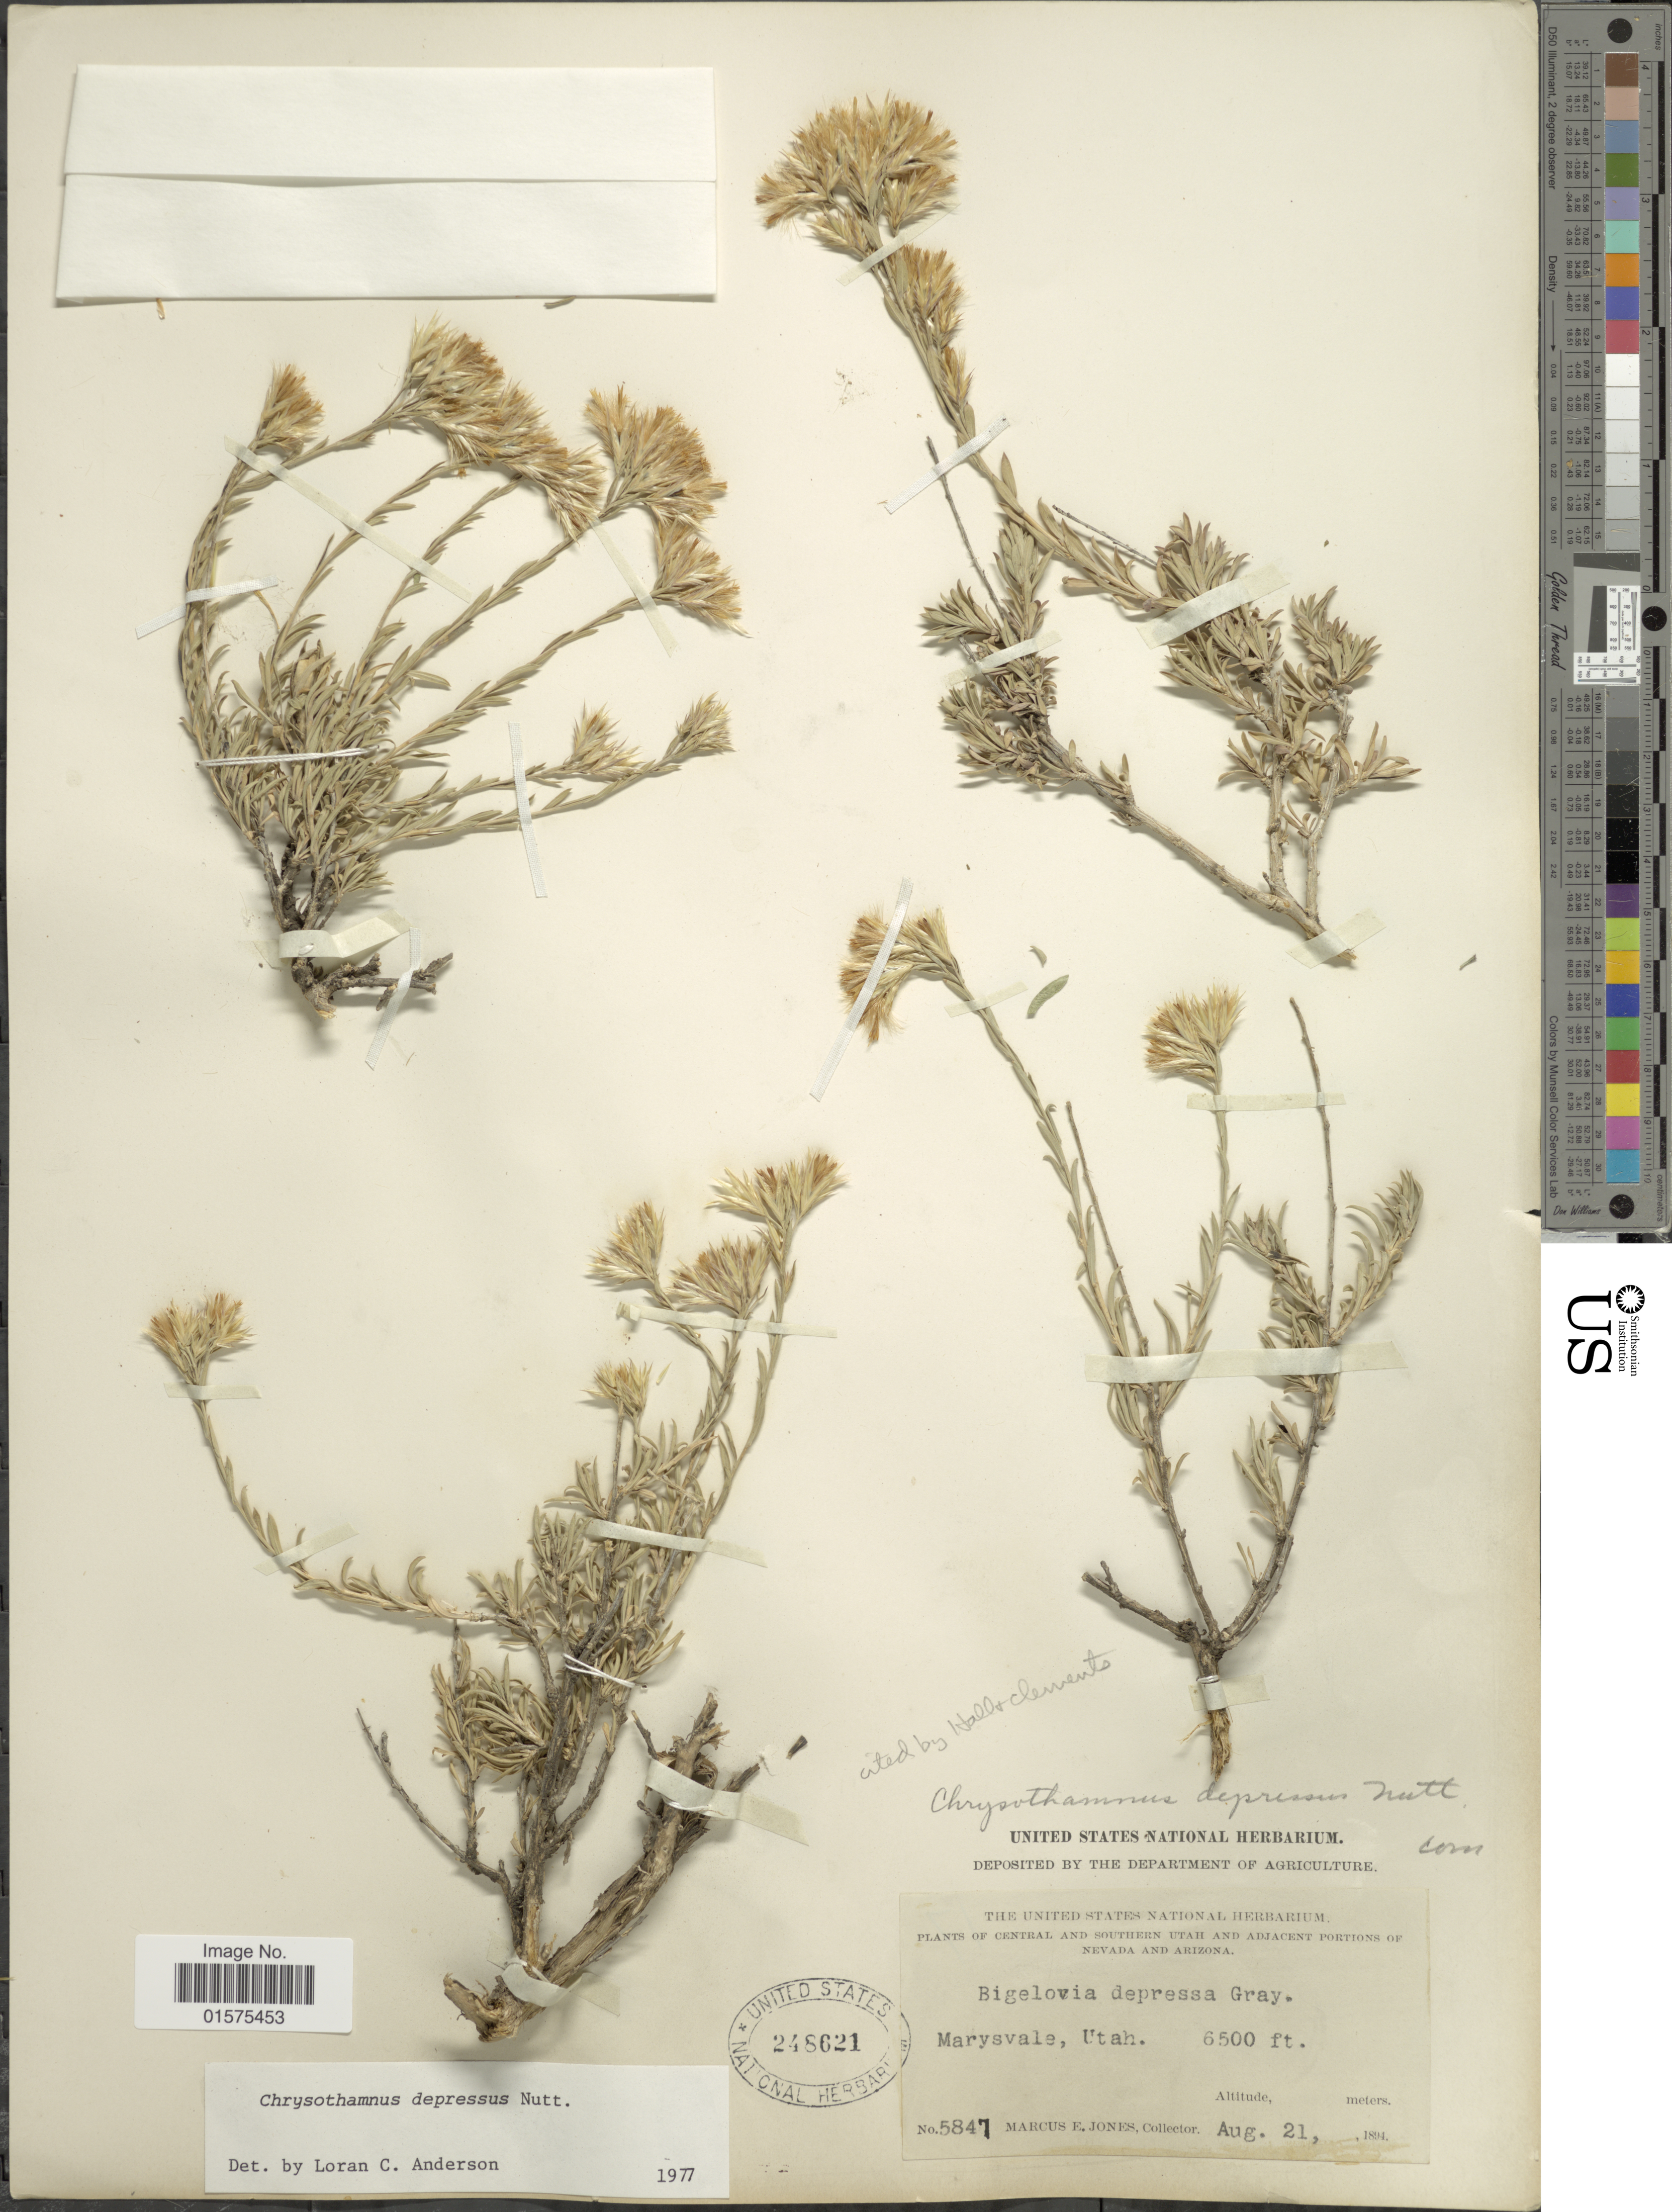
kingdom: Plantae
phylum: Tracheophyta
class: Magnoliopsida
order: Asterales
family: Asteraceae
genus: Chrysothamnus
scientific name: Chrysothamnus depressus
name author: Nutt.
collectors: M. E. Jones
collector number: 5847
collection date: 1894-08-21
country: United States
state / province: Utah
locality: Marysvale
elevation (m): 1981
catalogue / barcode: US 248621